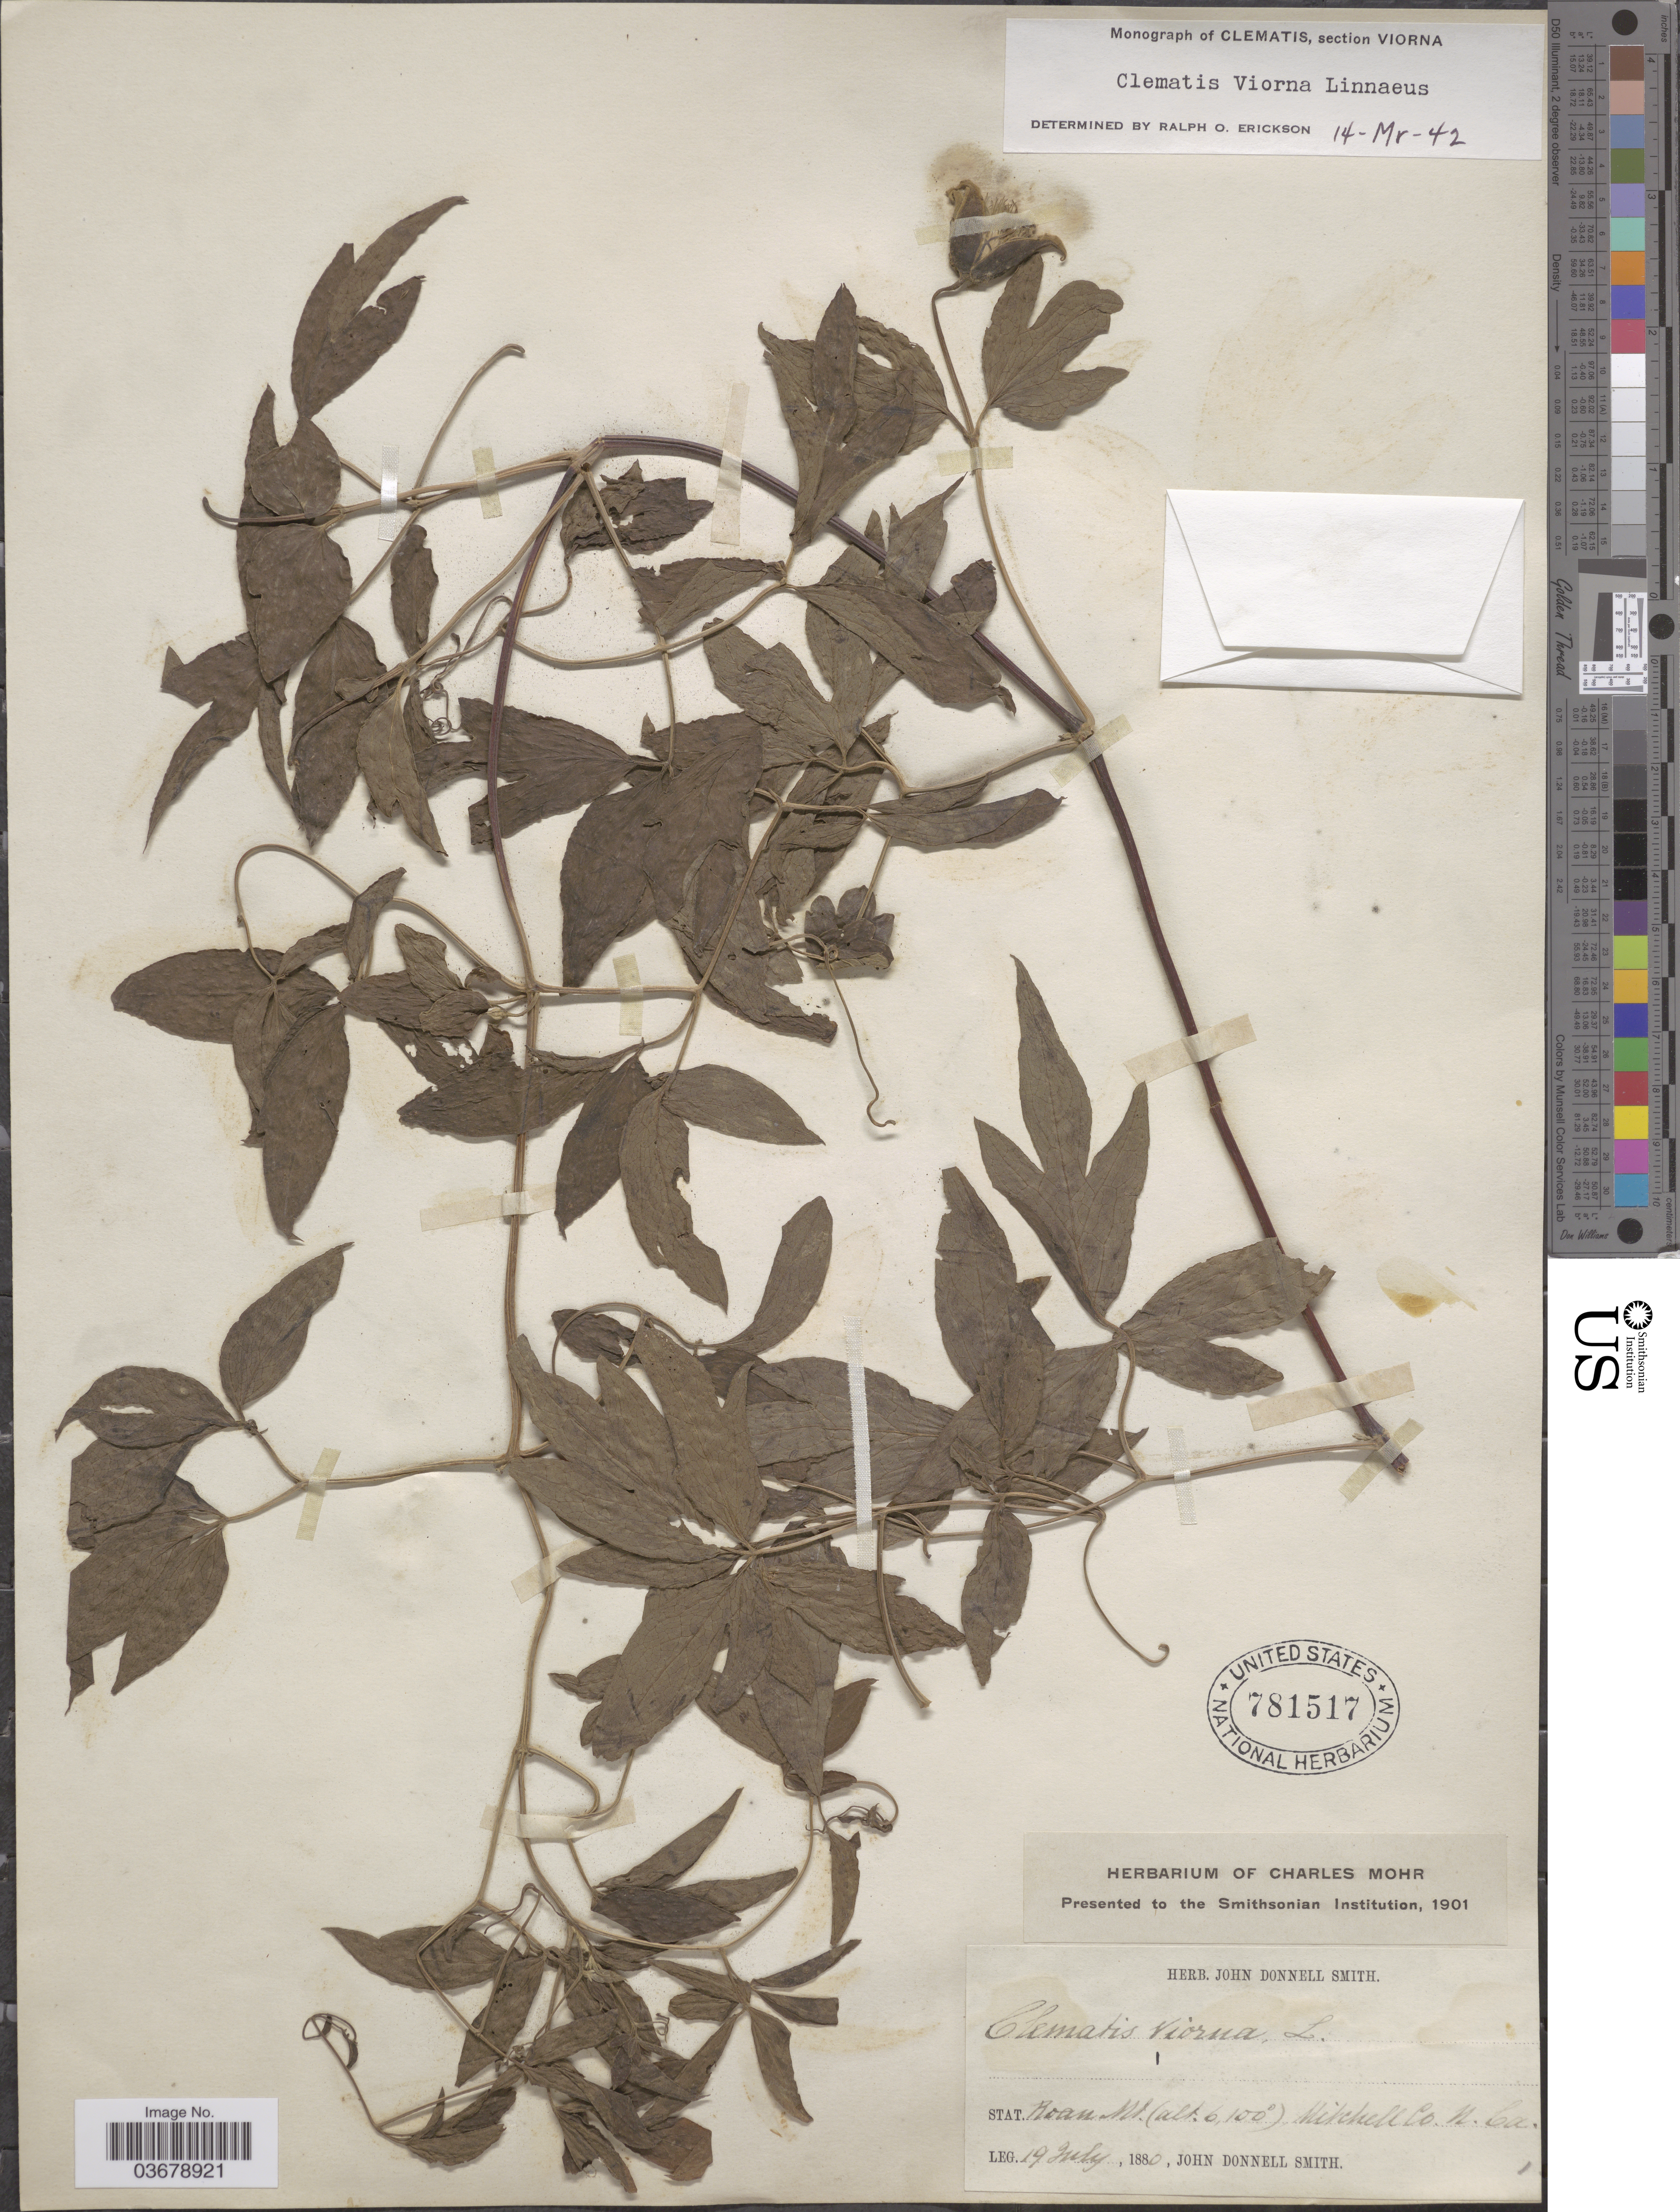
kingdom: Plantae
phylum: Tracheophyta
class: Magnoliopsida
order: Ranunculales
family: Ranunculaceae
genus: Clematis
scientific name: Clematis viorna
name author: L.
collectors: J. Donnell Smith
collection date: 1880-07-19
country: United States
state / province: North Carolina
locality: Roan Mt. Mitchell Co.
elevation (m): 1859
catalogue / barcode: US 781517